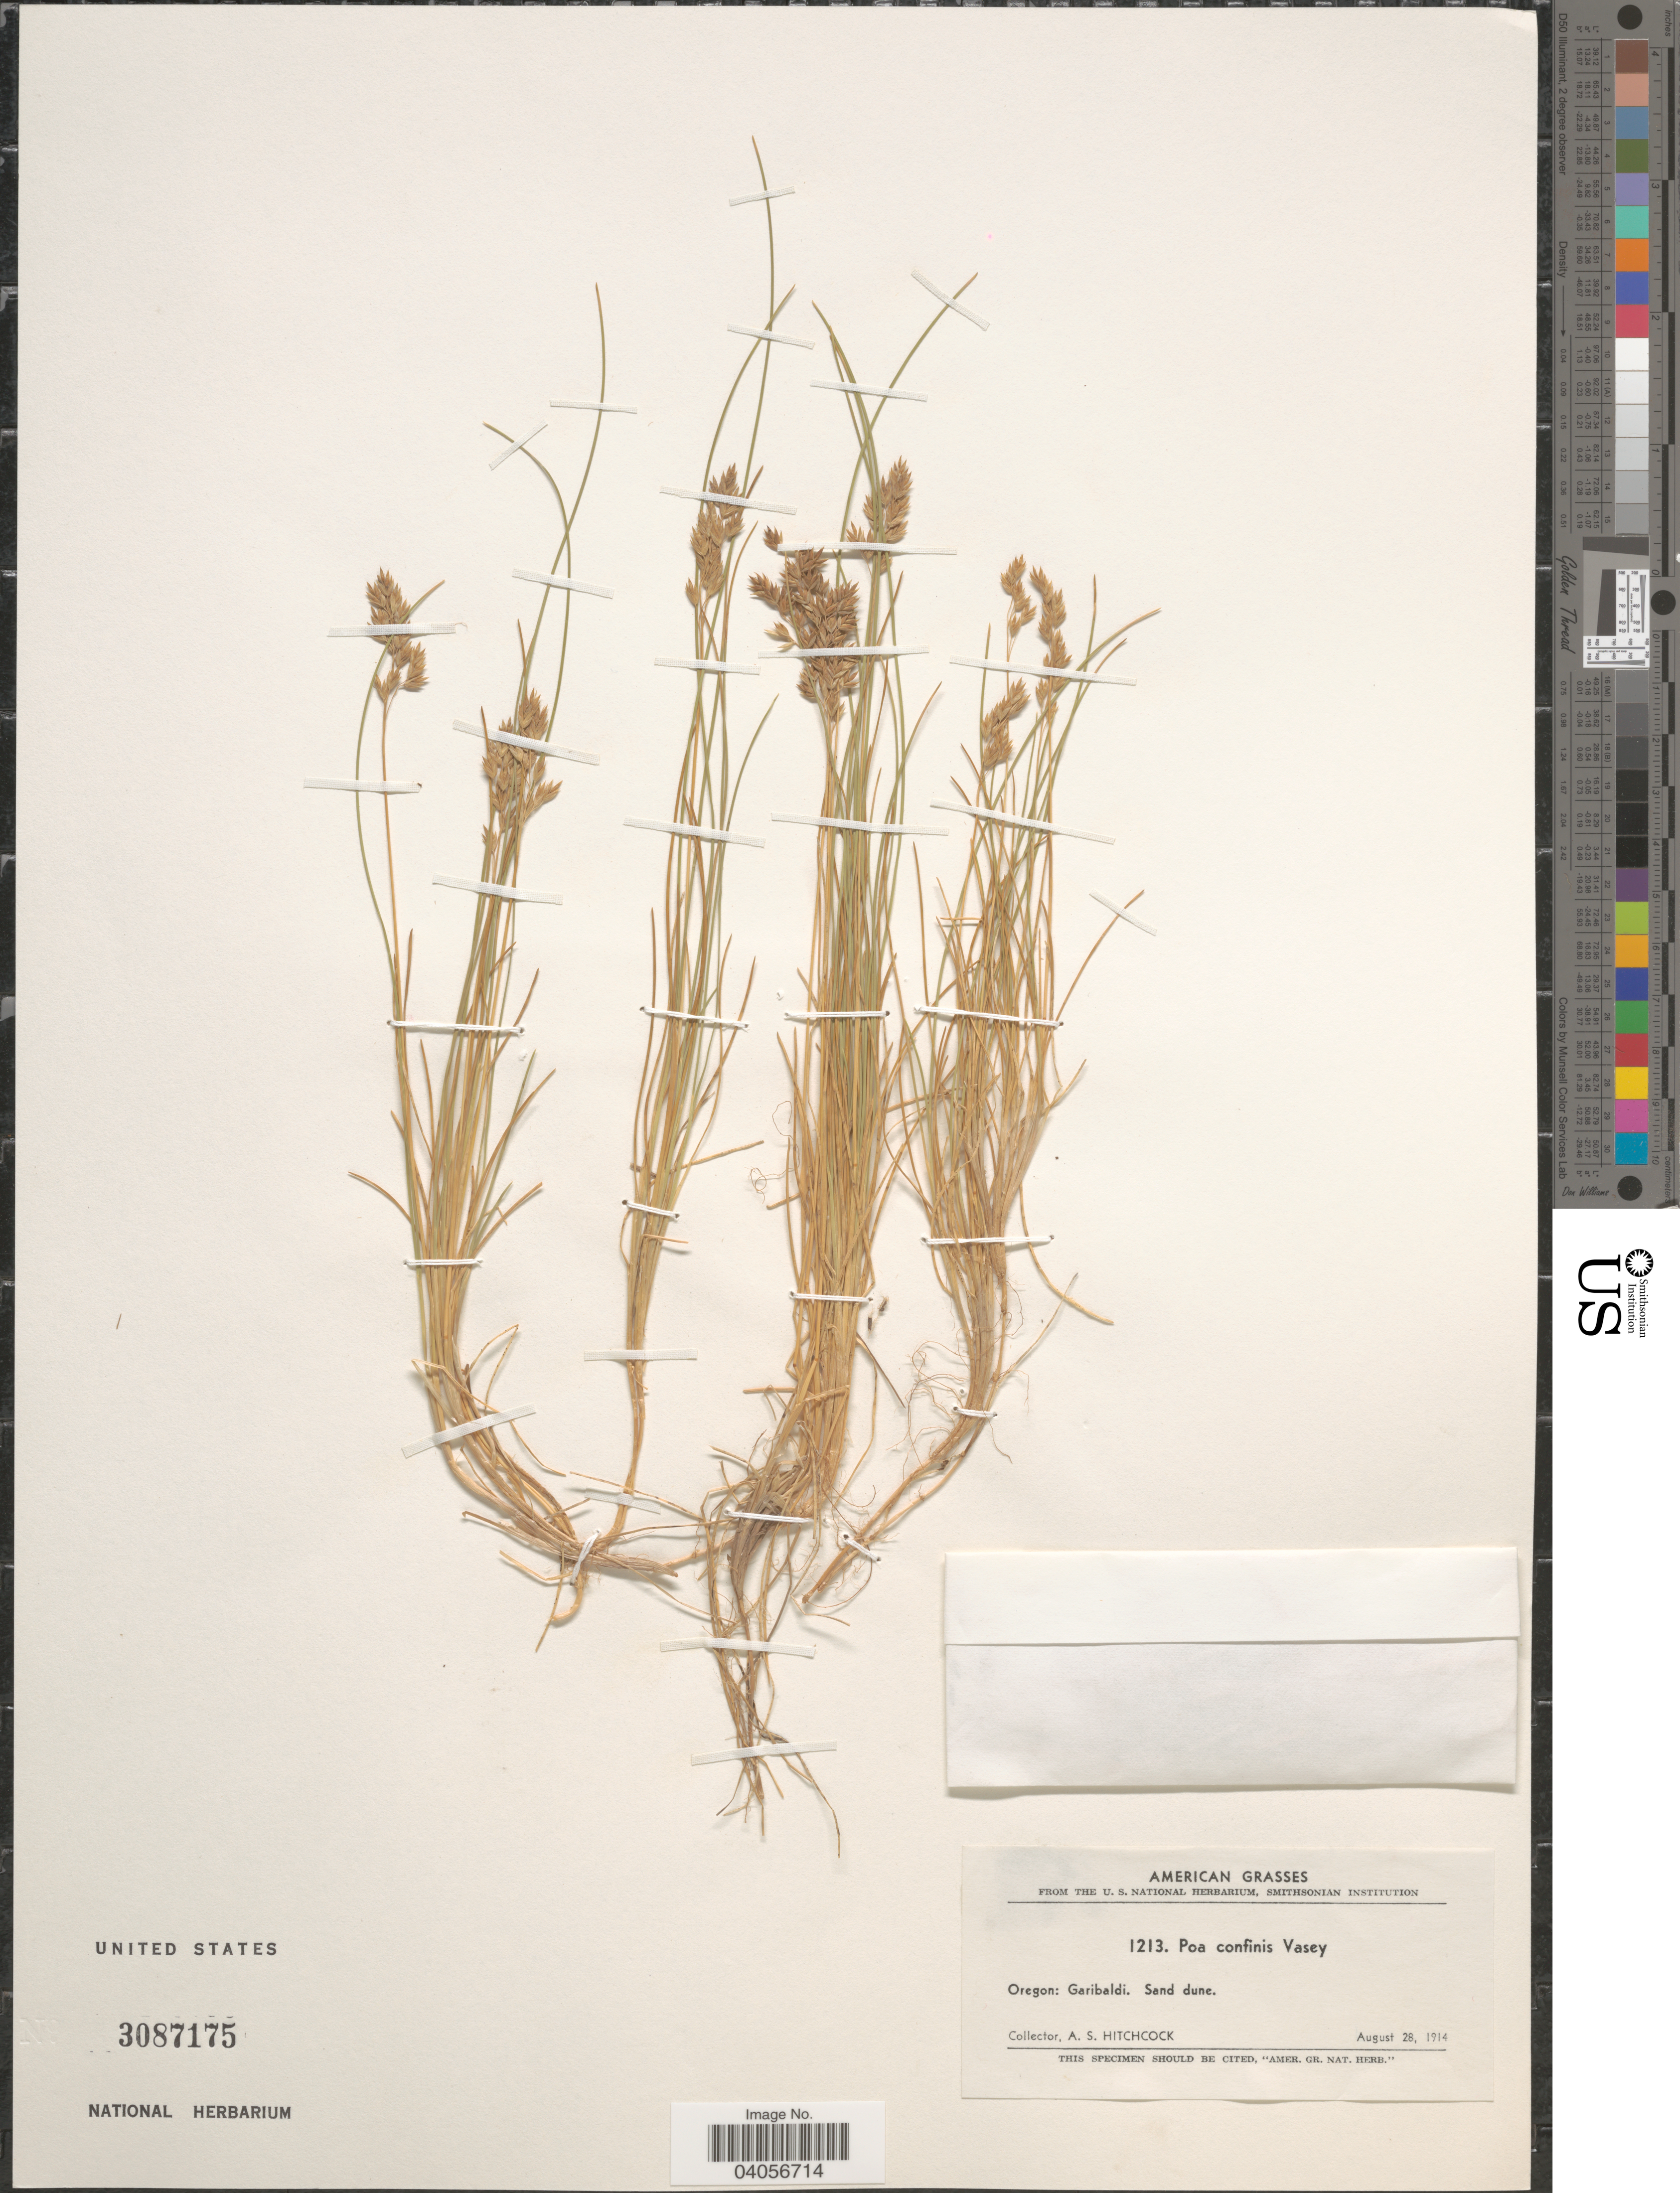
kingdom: Plantae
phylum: Tracheophyta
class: Liliopsida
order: Poales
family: Poaceae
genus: Poa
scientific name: Poa confinis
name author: Vasey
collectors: A. S. Hitchcock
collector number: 1213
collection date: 1914-08-28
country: United States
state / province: Oregon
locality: Garibaldi. Sand dune.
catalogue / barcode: US 3087175